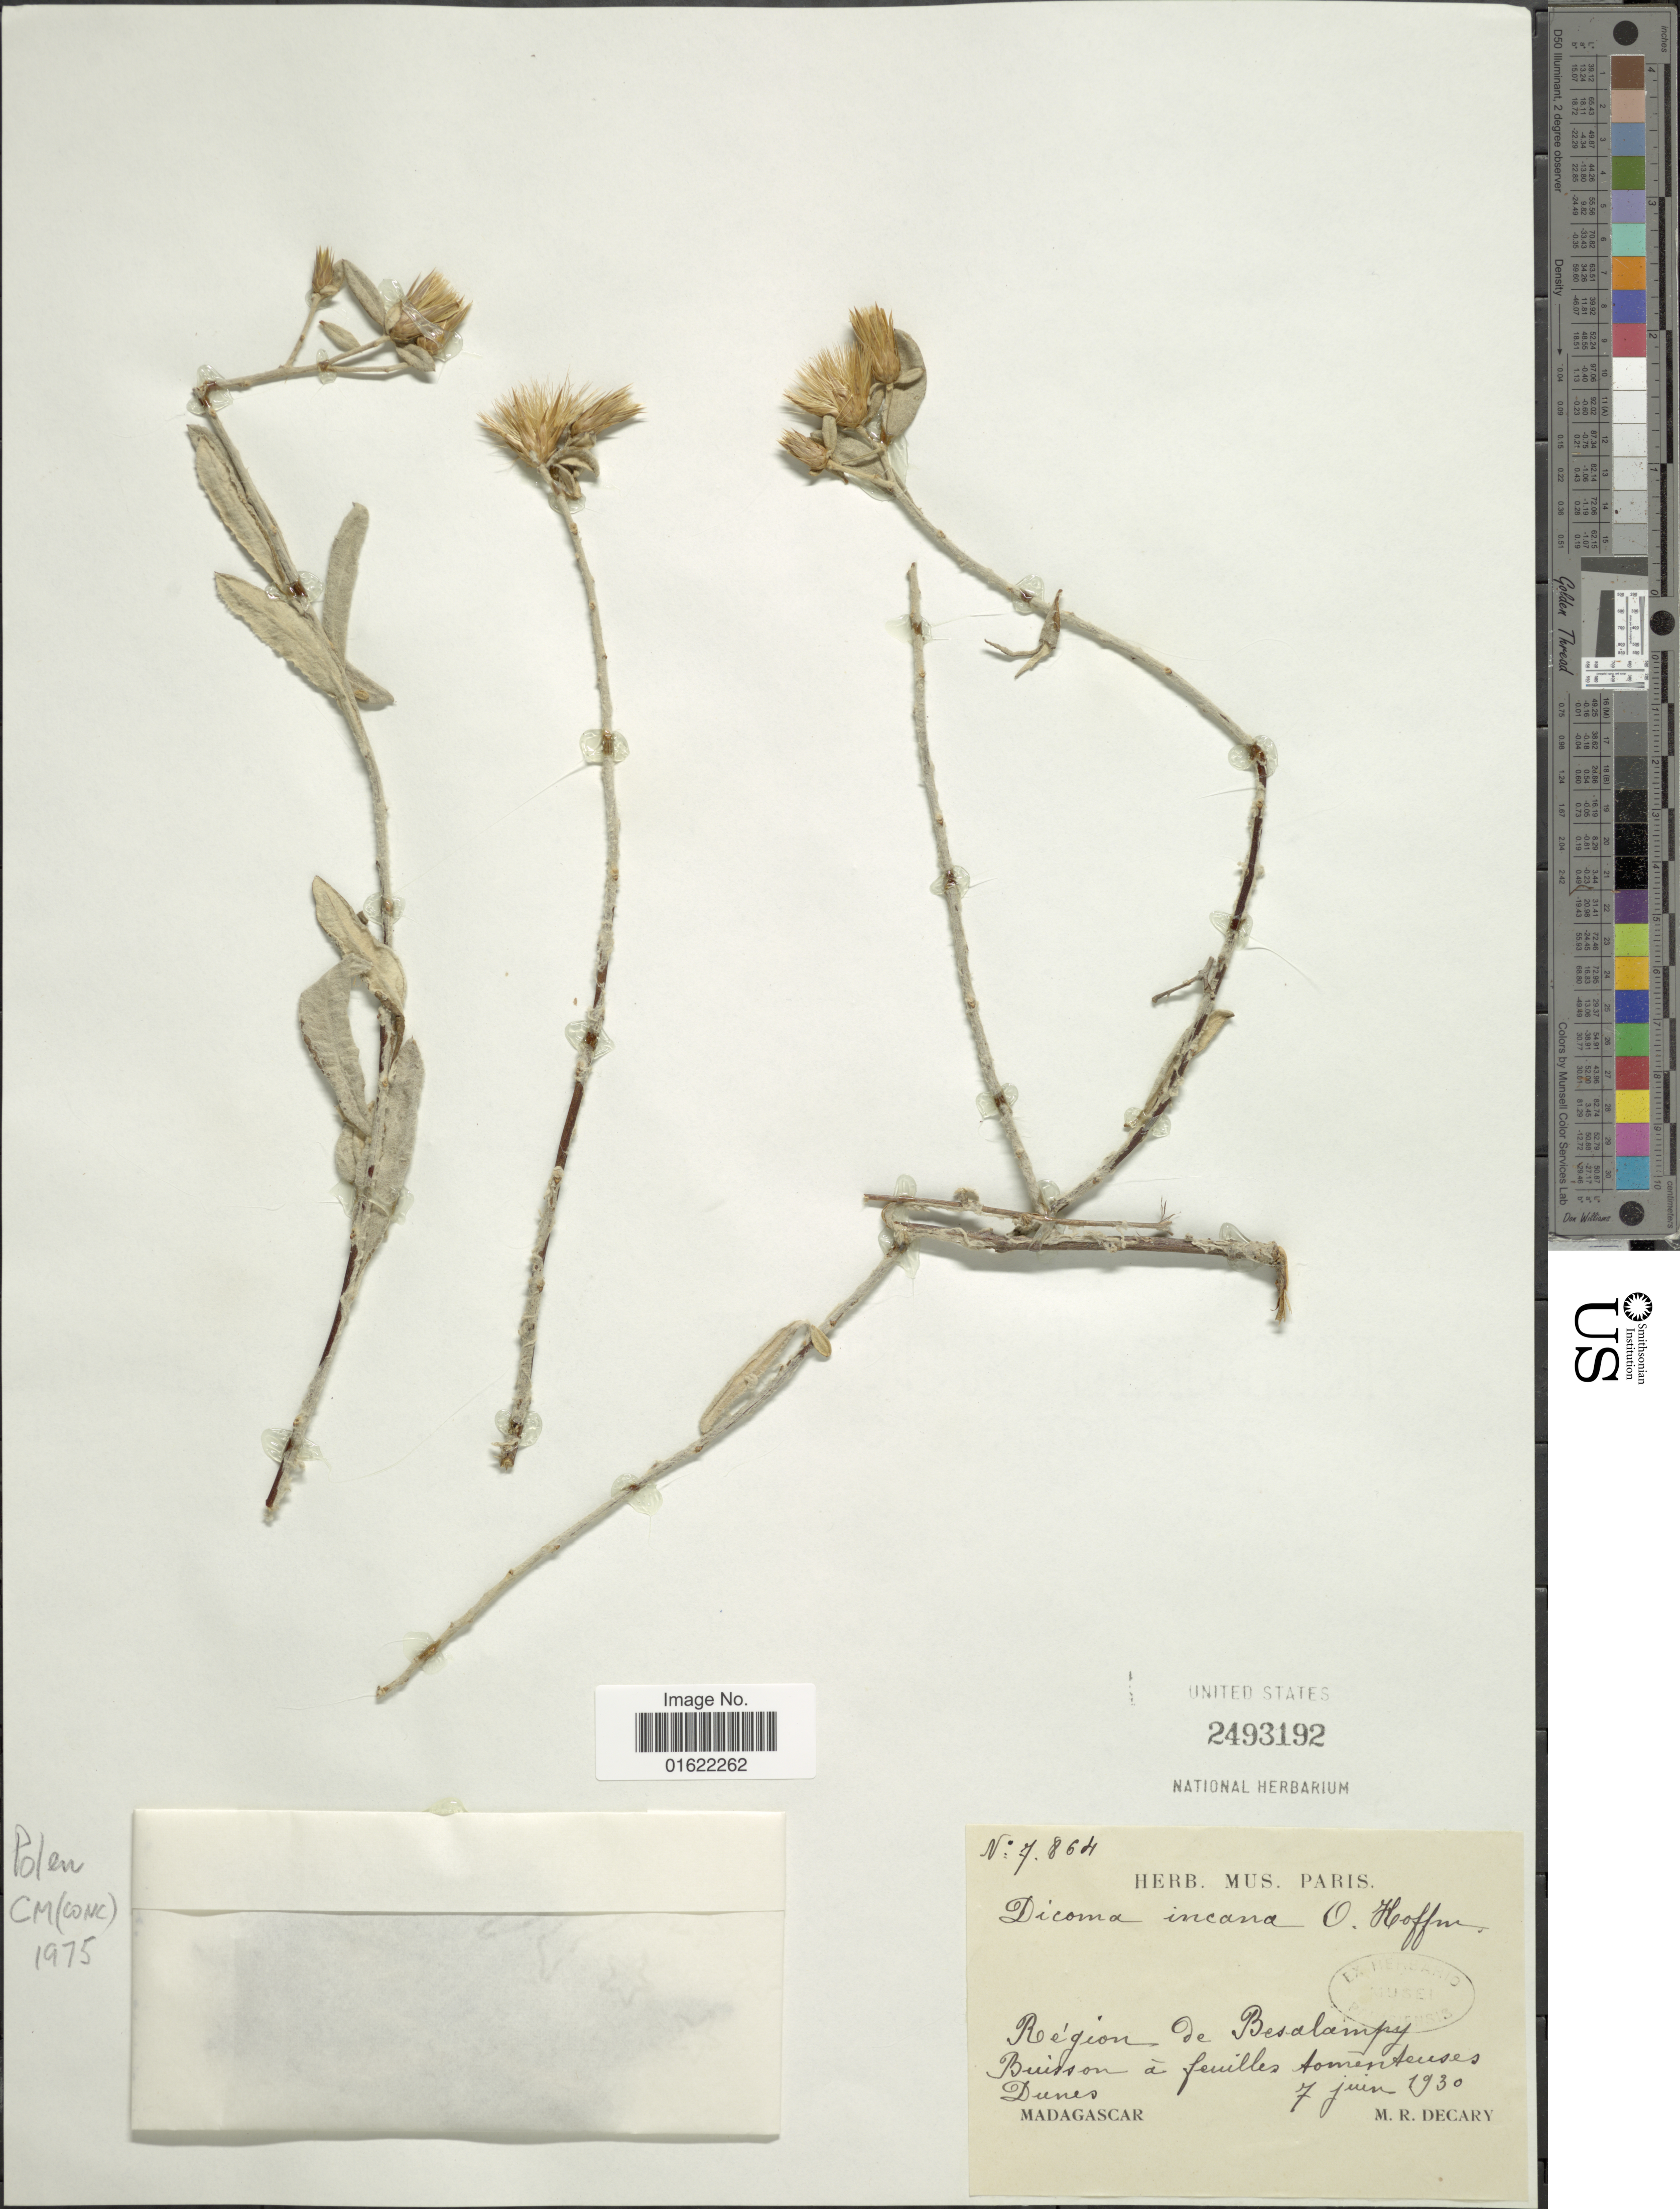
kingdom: Plantae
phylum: Tracheophyta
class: Magnoliopsida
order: Asterales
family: Asteraceae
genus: Dicoma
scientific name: Dicoma incana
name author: O. Hoffm.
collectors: R. Decary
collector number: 7864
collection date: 1930-06-07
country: Madagascar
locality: Dunes, Région de Besalampy.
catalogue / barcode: US 2493192